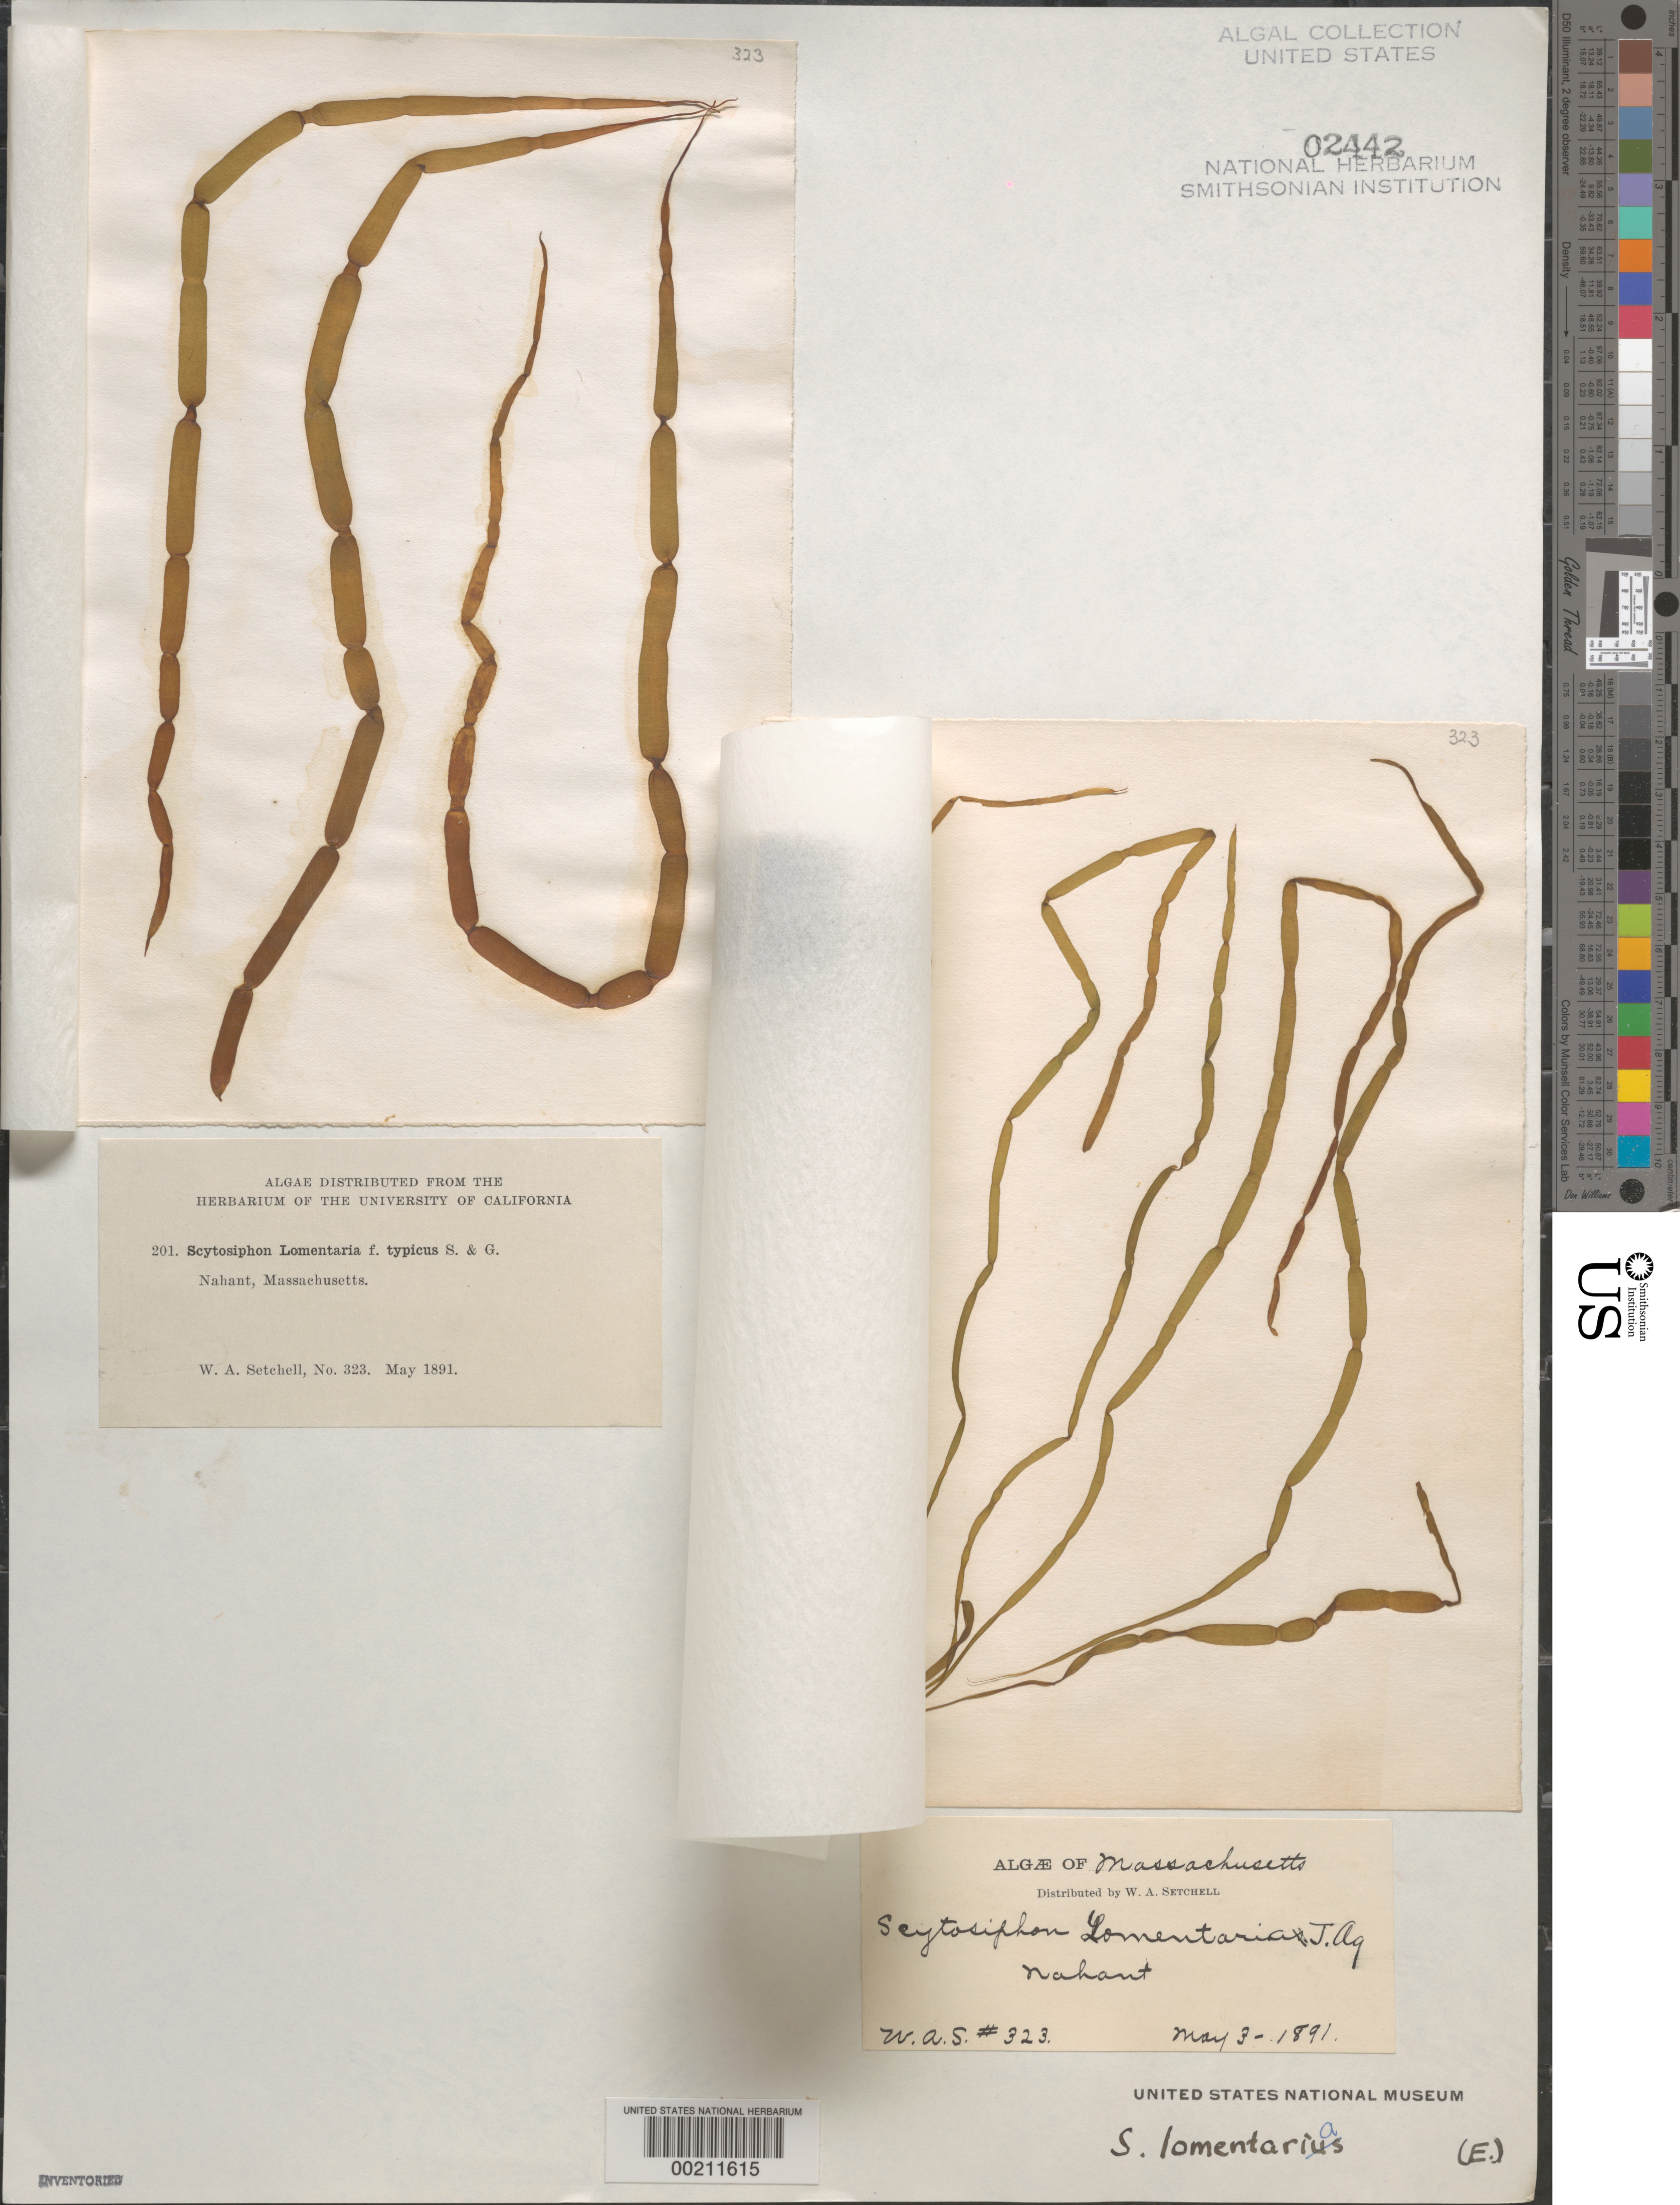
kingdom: Chromista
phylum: Ochrophyta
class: Phaeophyceae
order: Scytosiphonales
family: Scytosiphonaceae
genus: Scytosiphon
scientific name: Scytosiphon lomentaria f. typicus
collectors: W. Setchell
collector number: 323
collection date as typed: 03 May 1891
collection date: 1891-05-03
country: United States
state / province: Massachusetts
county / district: Essex County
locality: Nahant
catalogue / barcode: US 2442